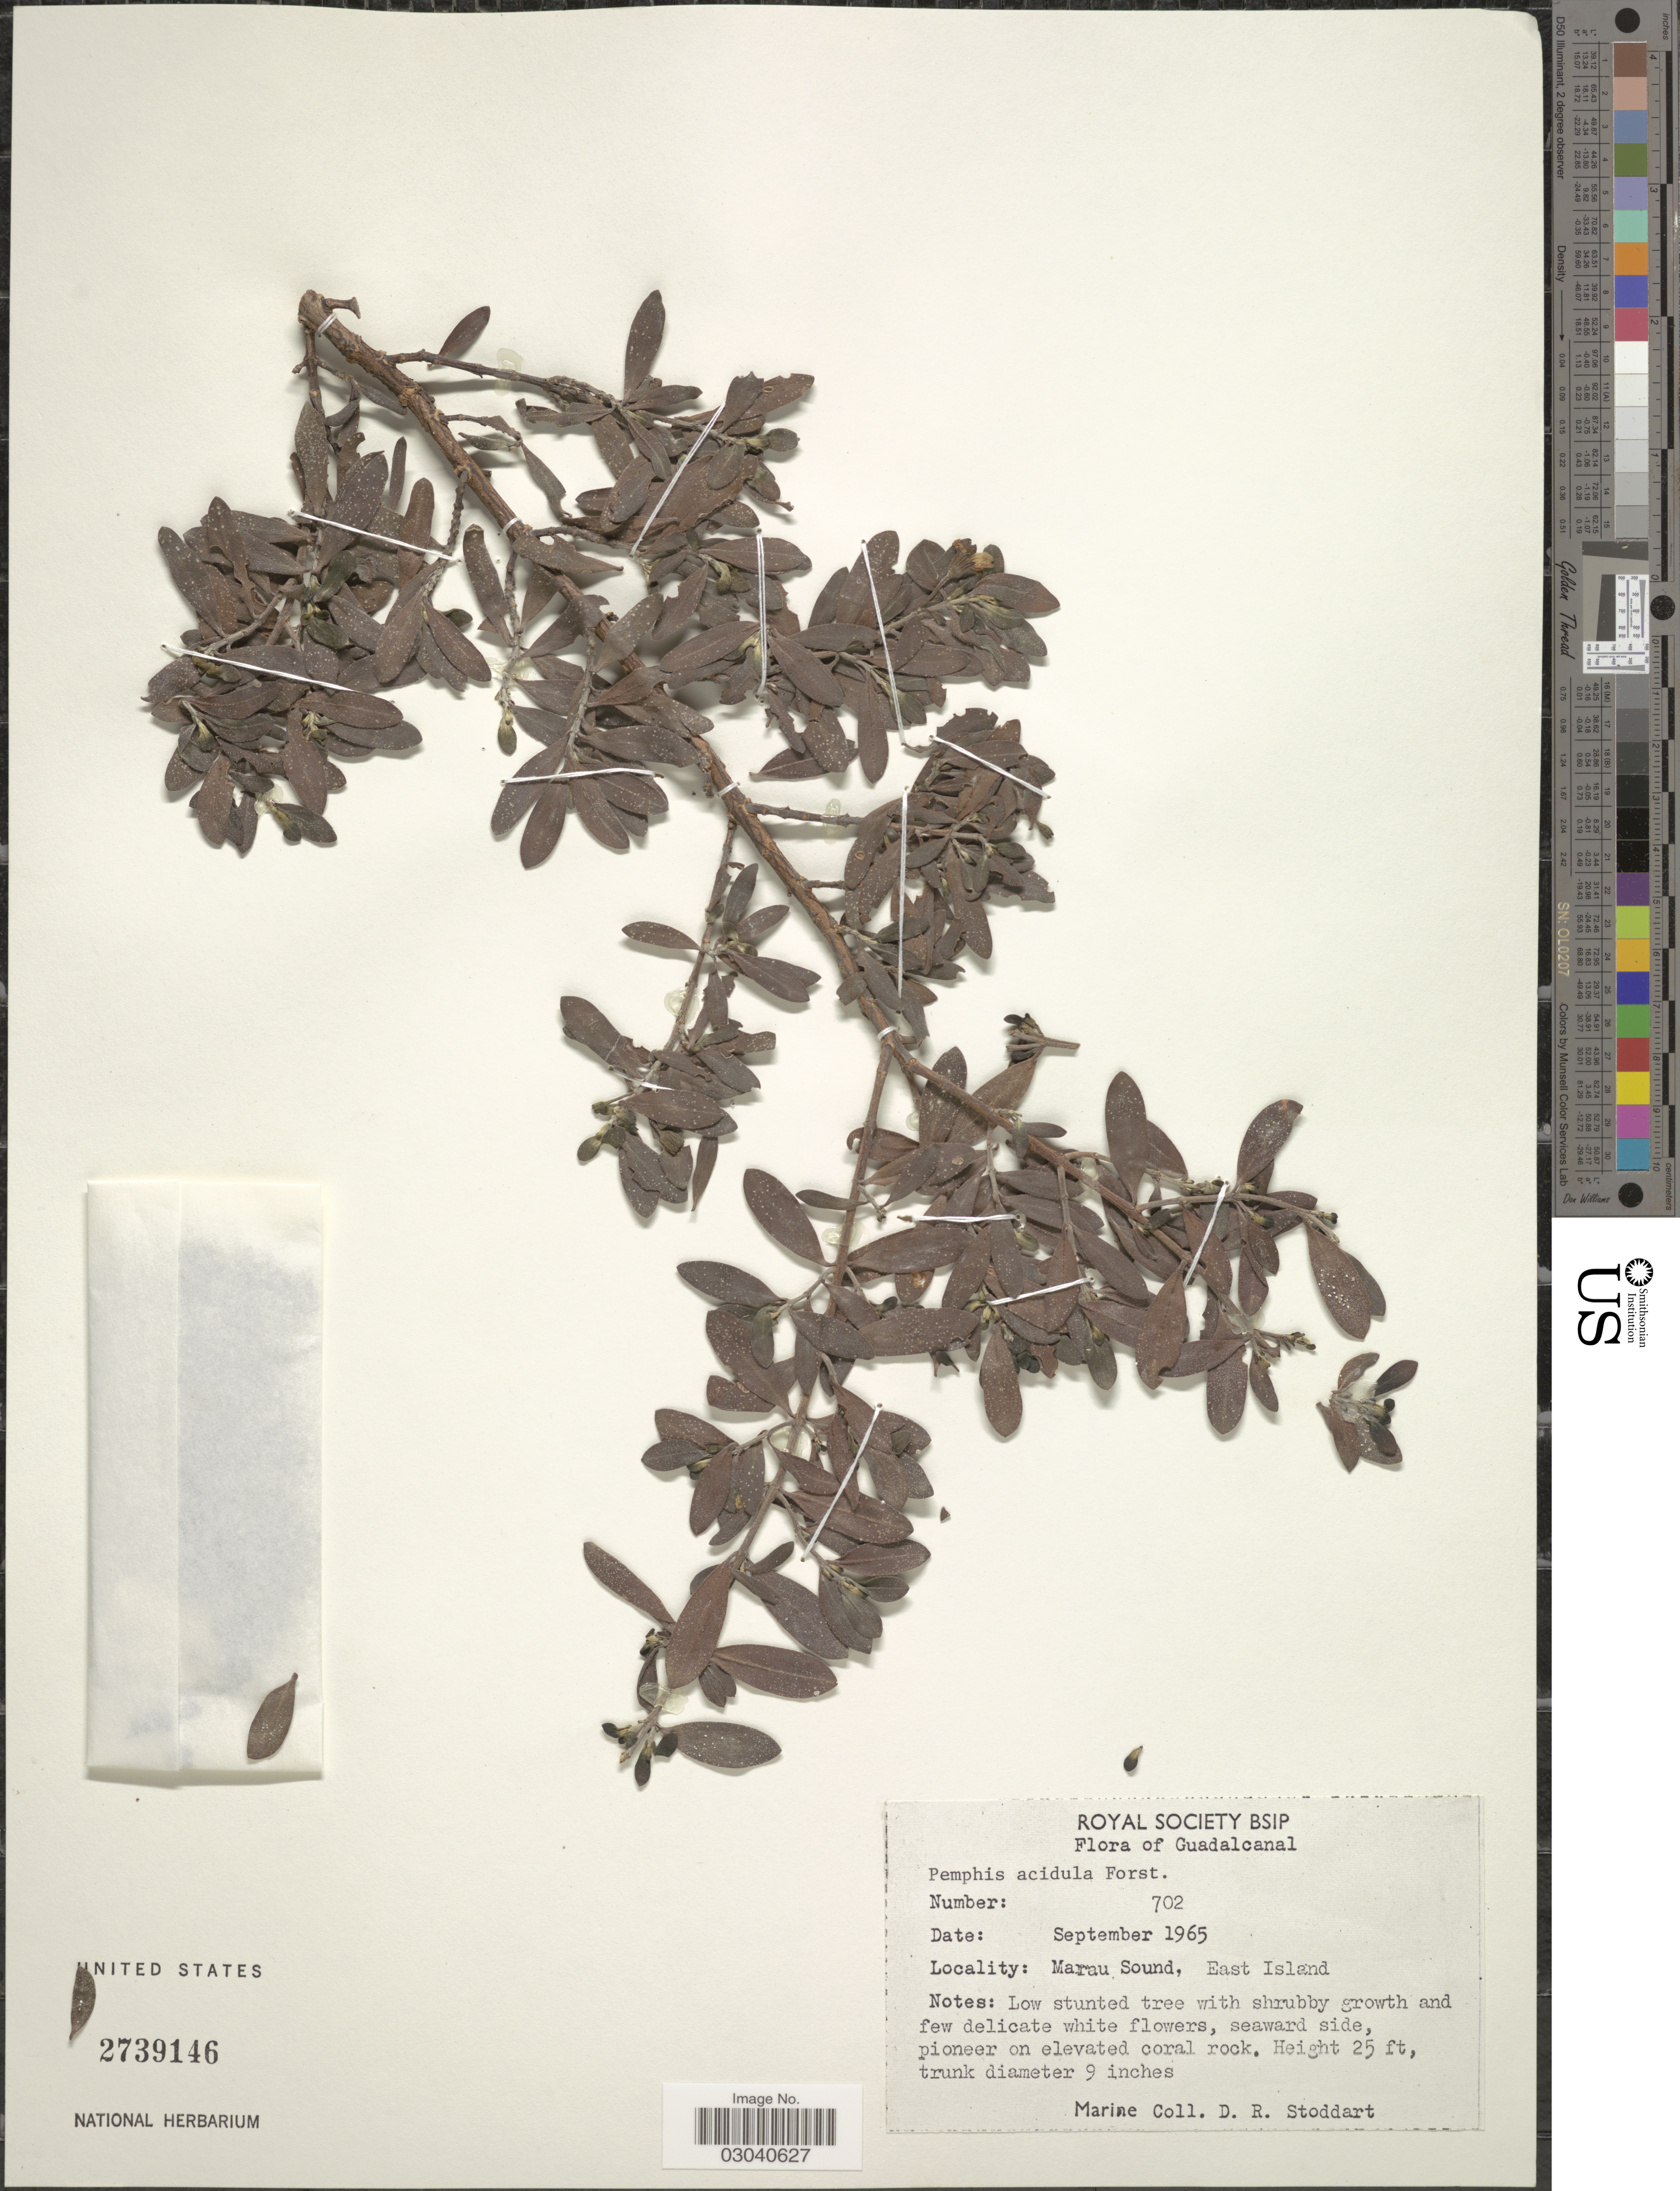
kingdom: Plantae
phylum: Tracheophyta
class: Magnoliopsida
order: Myrtales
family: Lythraceae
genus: Pemphis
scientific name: Pemphis acidula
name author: J.R. Forst. & G. Forst.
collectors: D. R. Stoddart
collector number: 702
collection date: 1965-09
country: Solomon Islands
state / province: Solomon Islands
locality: Guadalcanal. Marau Sound, East Island.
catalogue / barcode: US 2739146